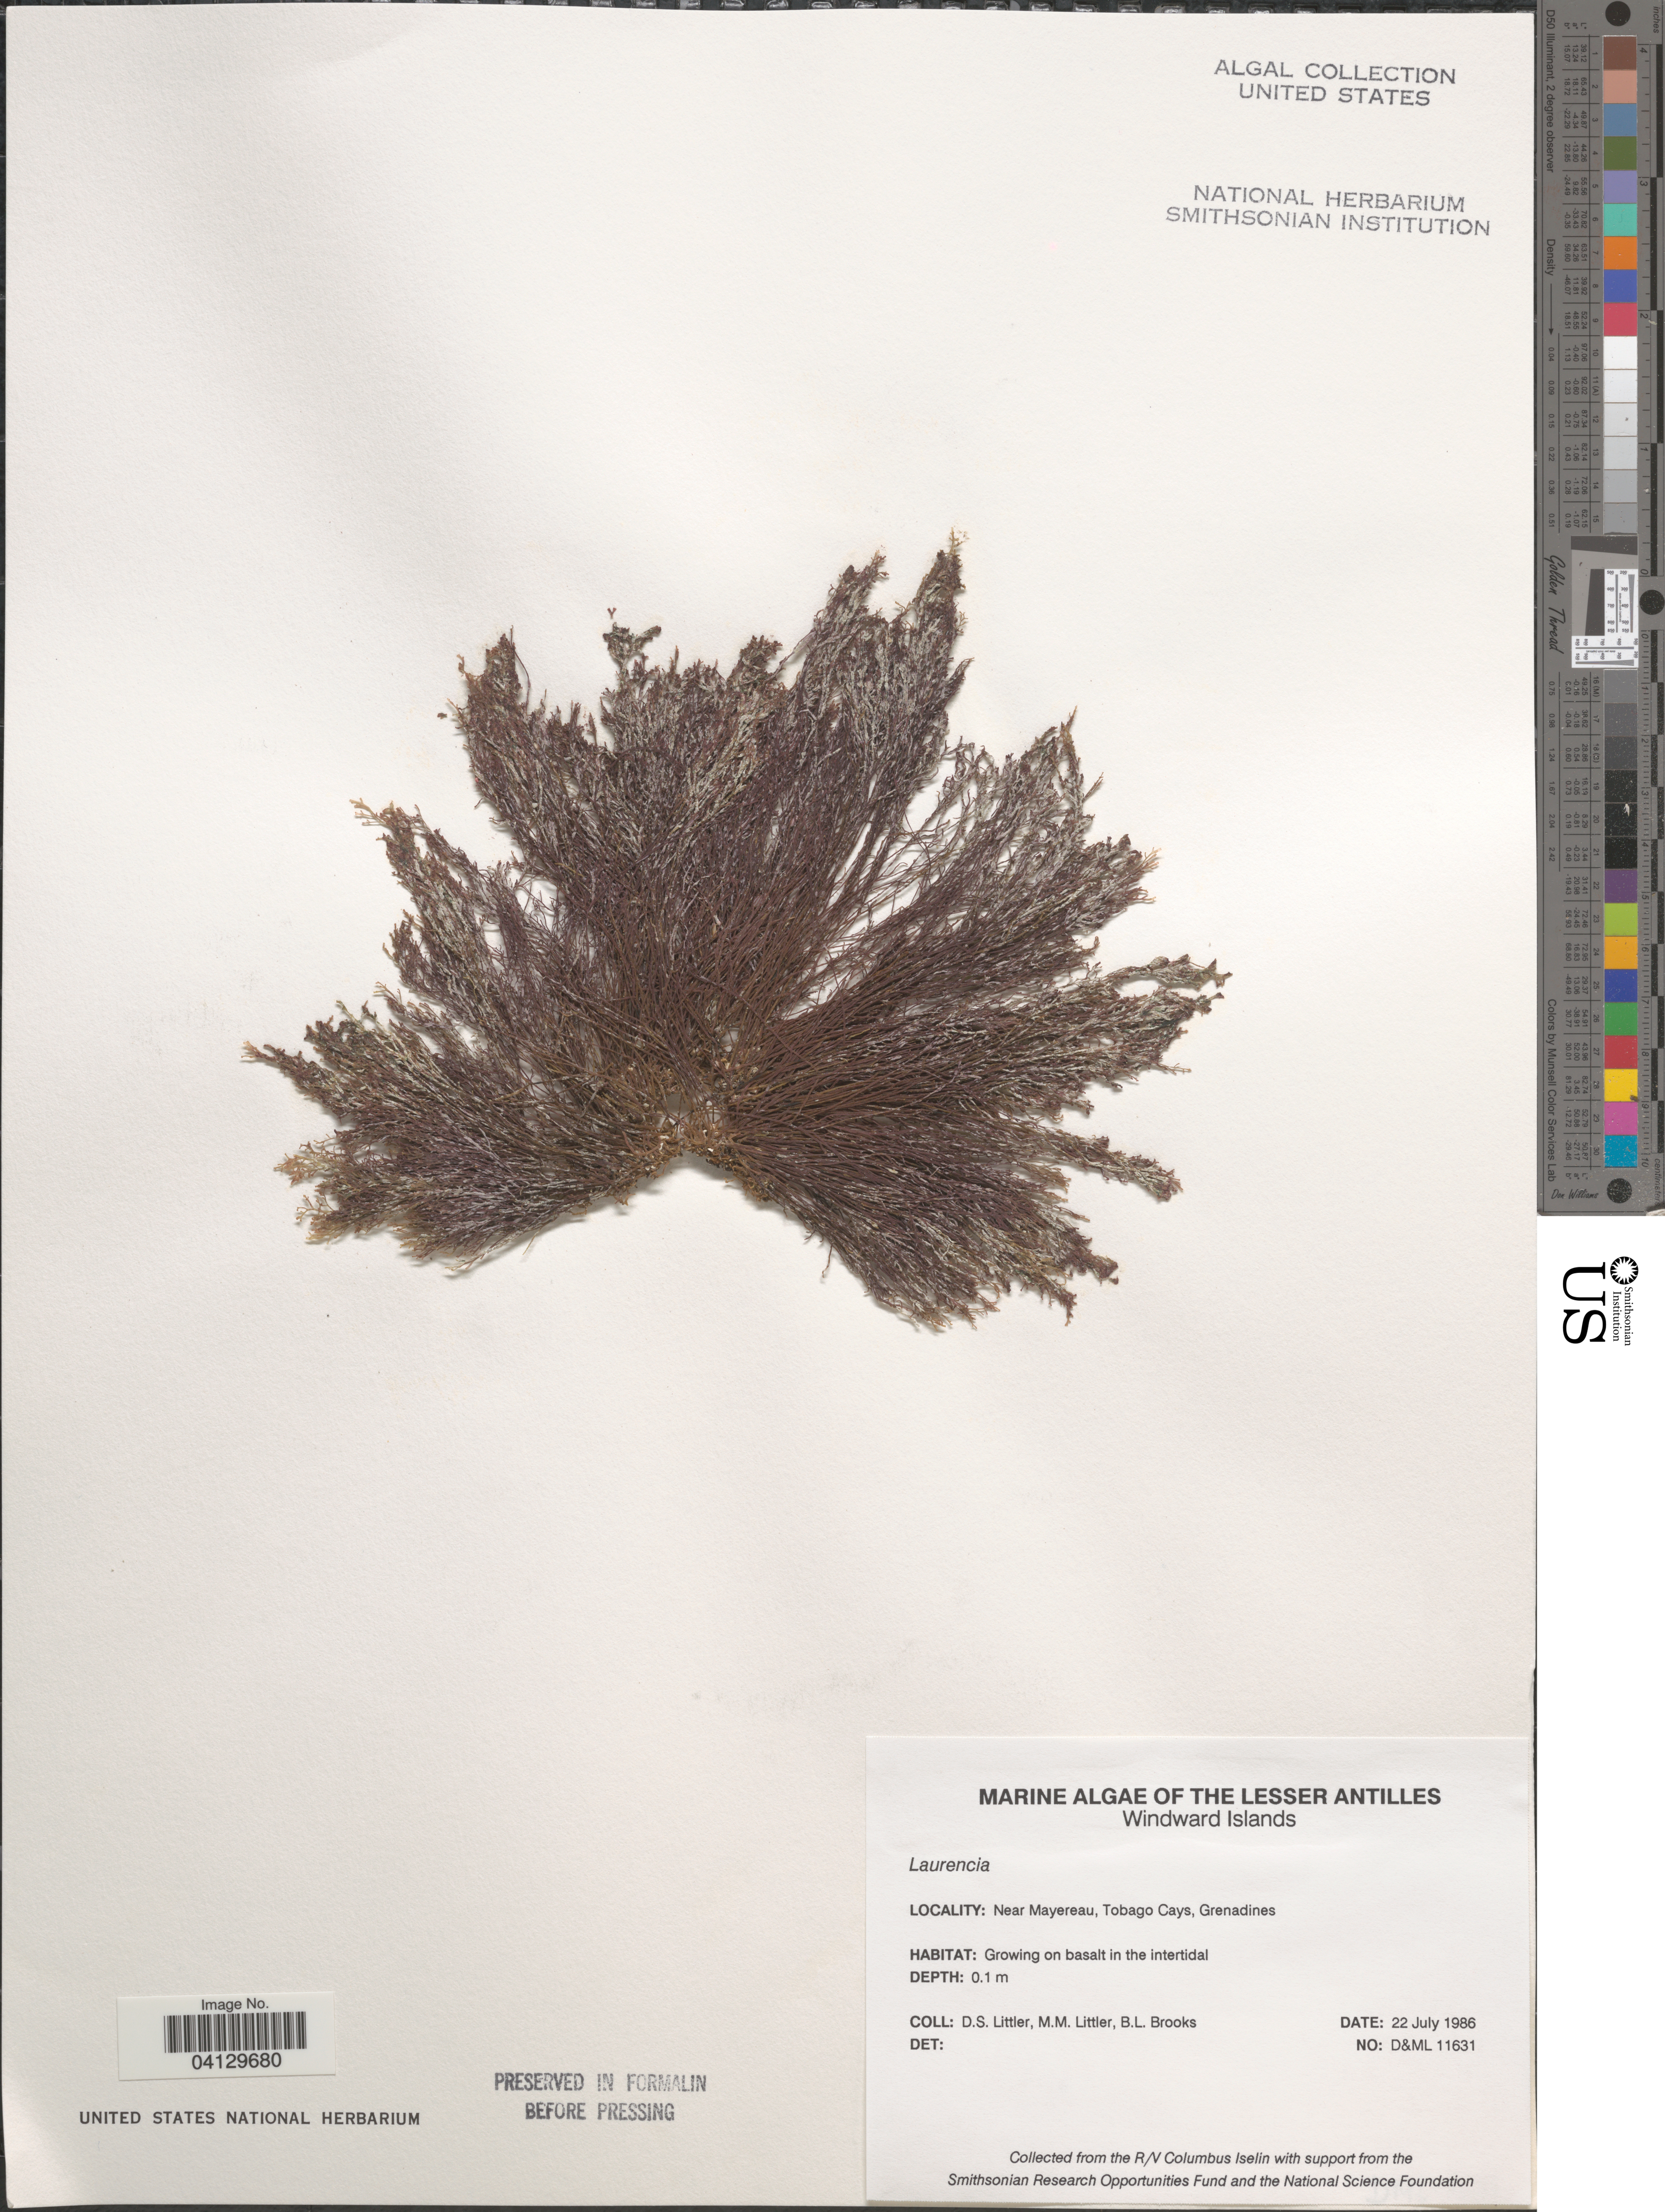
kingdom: Plantae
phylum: Rhodophyta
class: Florideophyceae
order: Ceramiales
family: Rhodomelaceae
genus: Laurencia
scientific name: Laurencia sp.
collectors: D. S. Littler & B. Brooks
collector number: D&ML11631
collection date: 1986-07-22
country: St. Vincent - Grenadines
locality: The Lesser Antilles. Windward Islands. Near Mayereau, Tobago Cays.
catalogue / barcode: US 328721